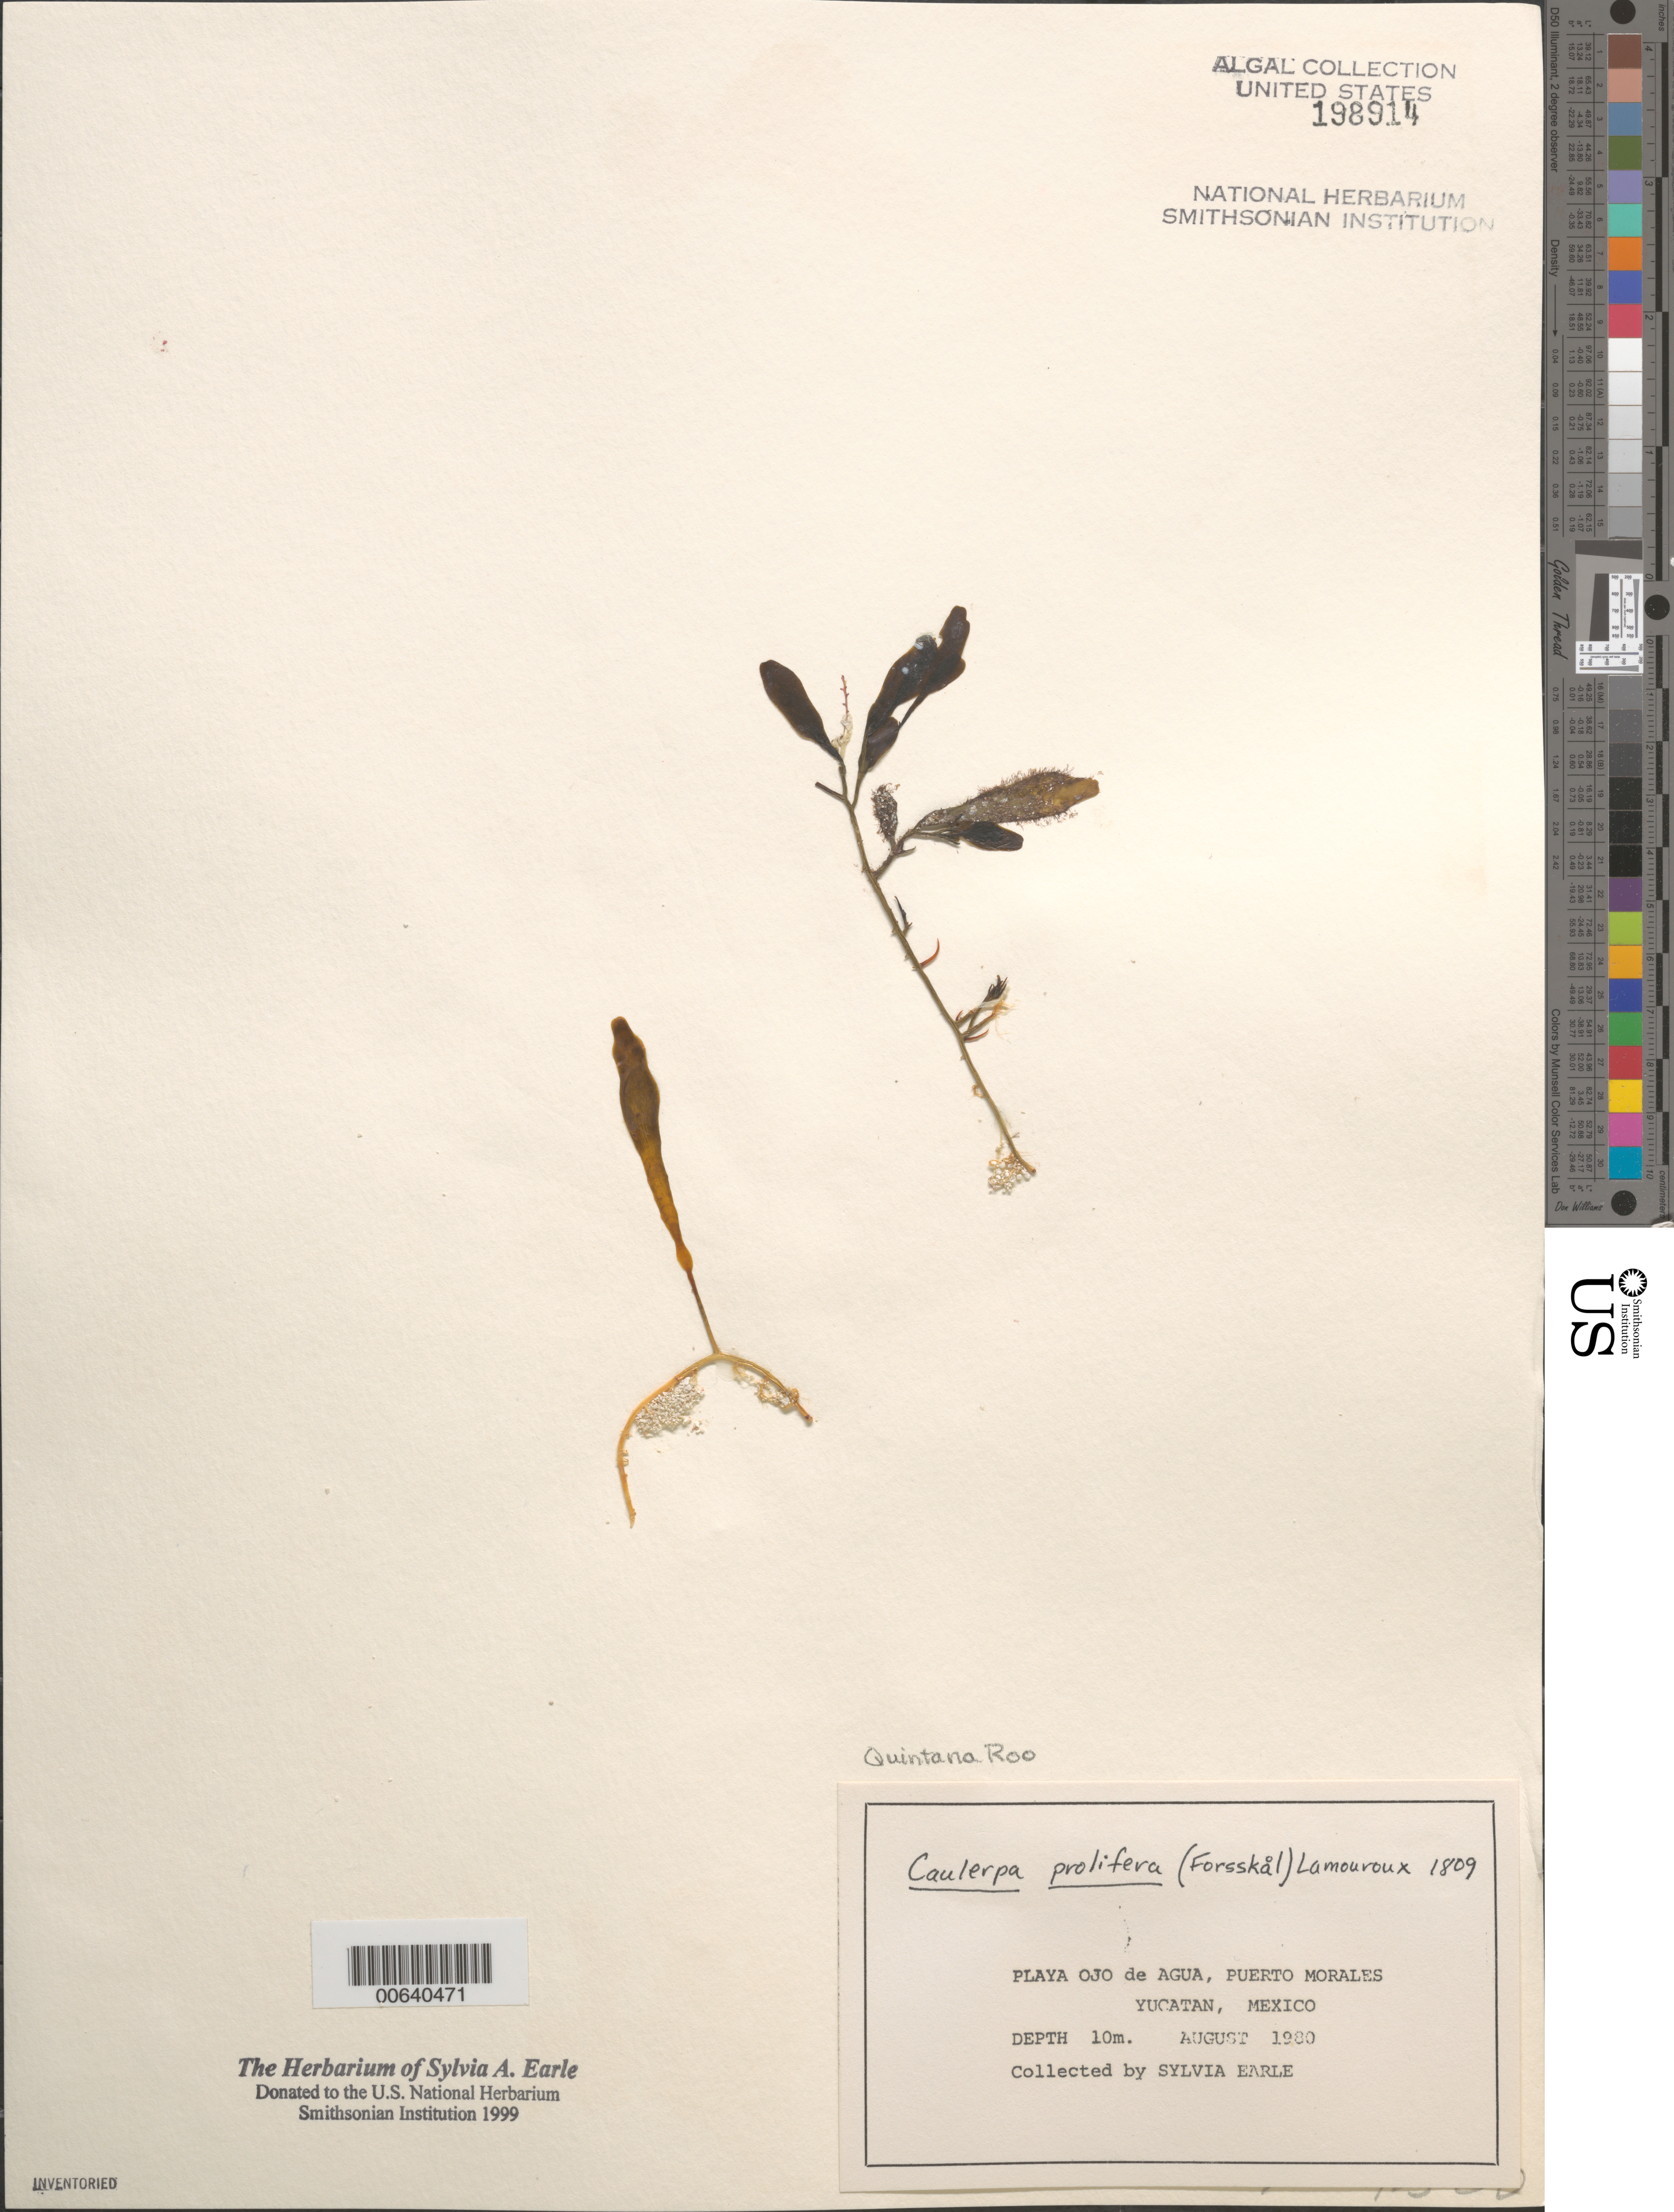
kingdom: Plantae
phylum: Chlorophyta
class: Ulvophyceae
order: Bryopsidales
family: Caulerpaceae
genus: Caulerpa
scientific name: Caulerpa prolifera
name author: (Forssk.) J.V.Lamouroux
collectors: S. A. Earle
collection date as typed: Aug 1980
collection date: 1980-08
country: Mexico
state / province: Quintana Roo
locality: Playa Ojo de Agua, Puerto Morales, Yucatan Peninsula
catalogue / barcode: US 198914